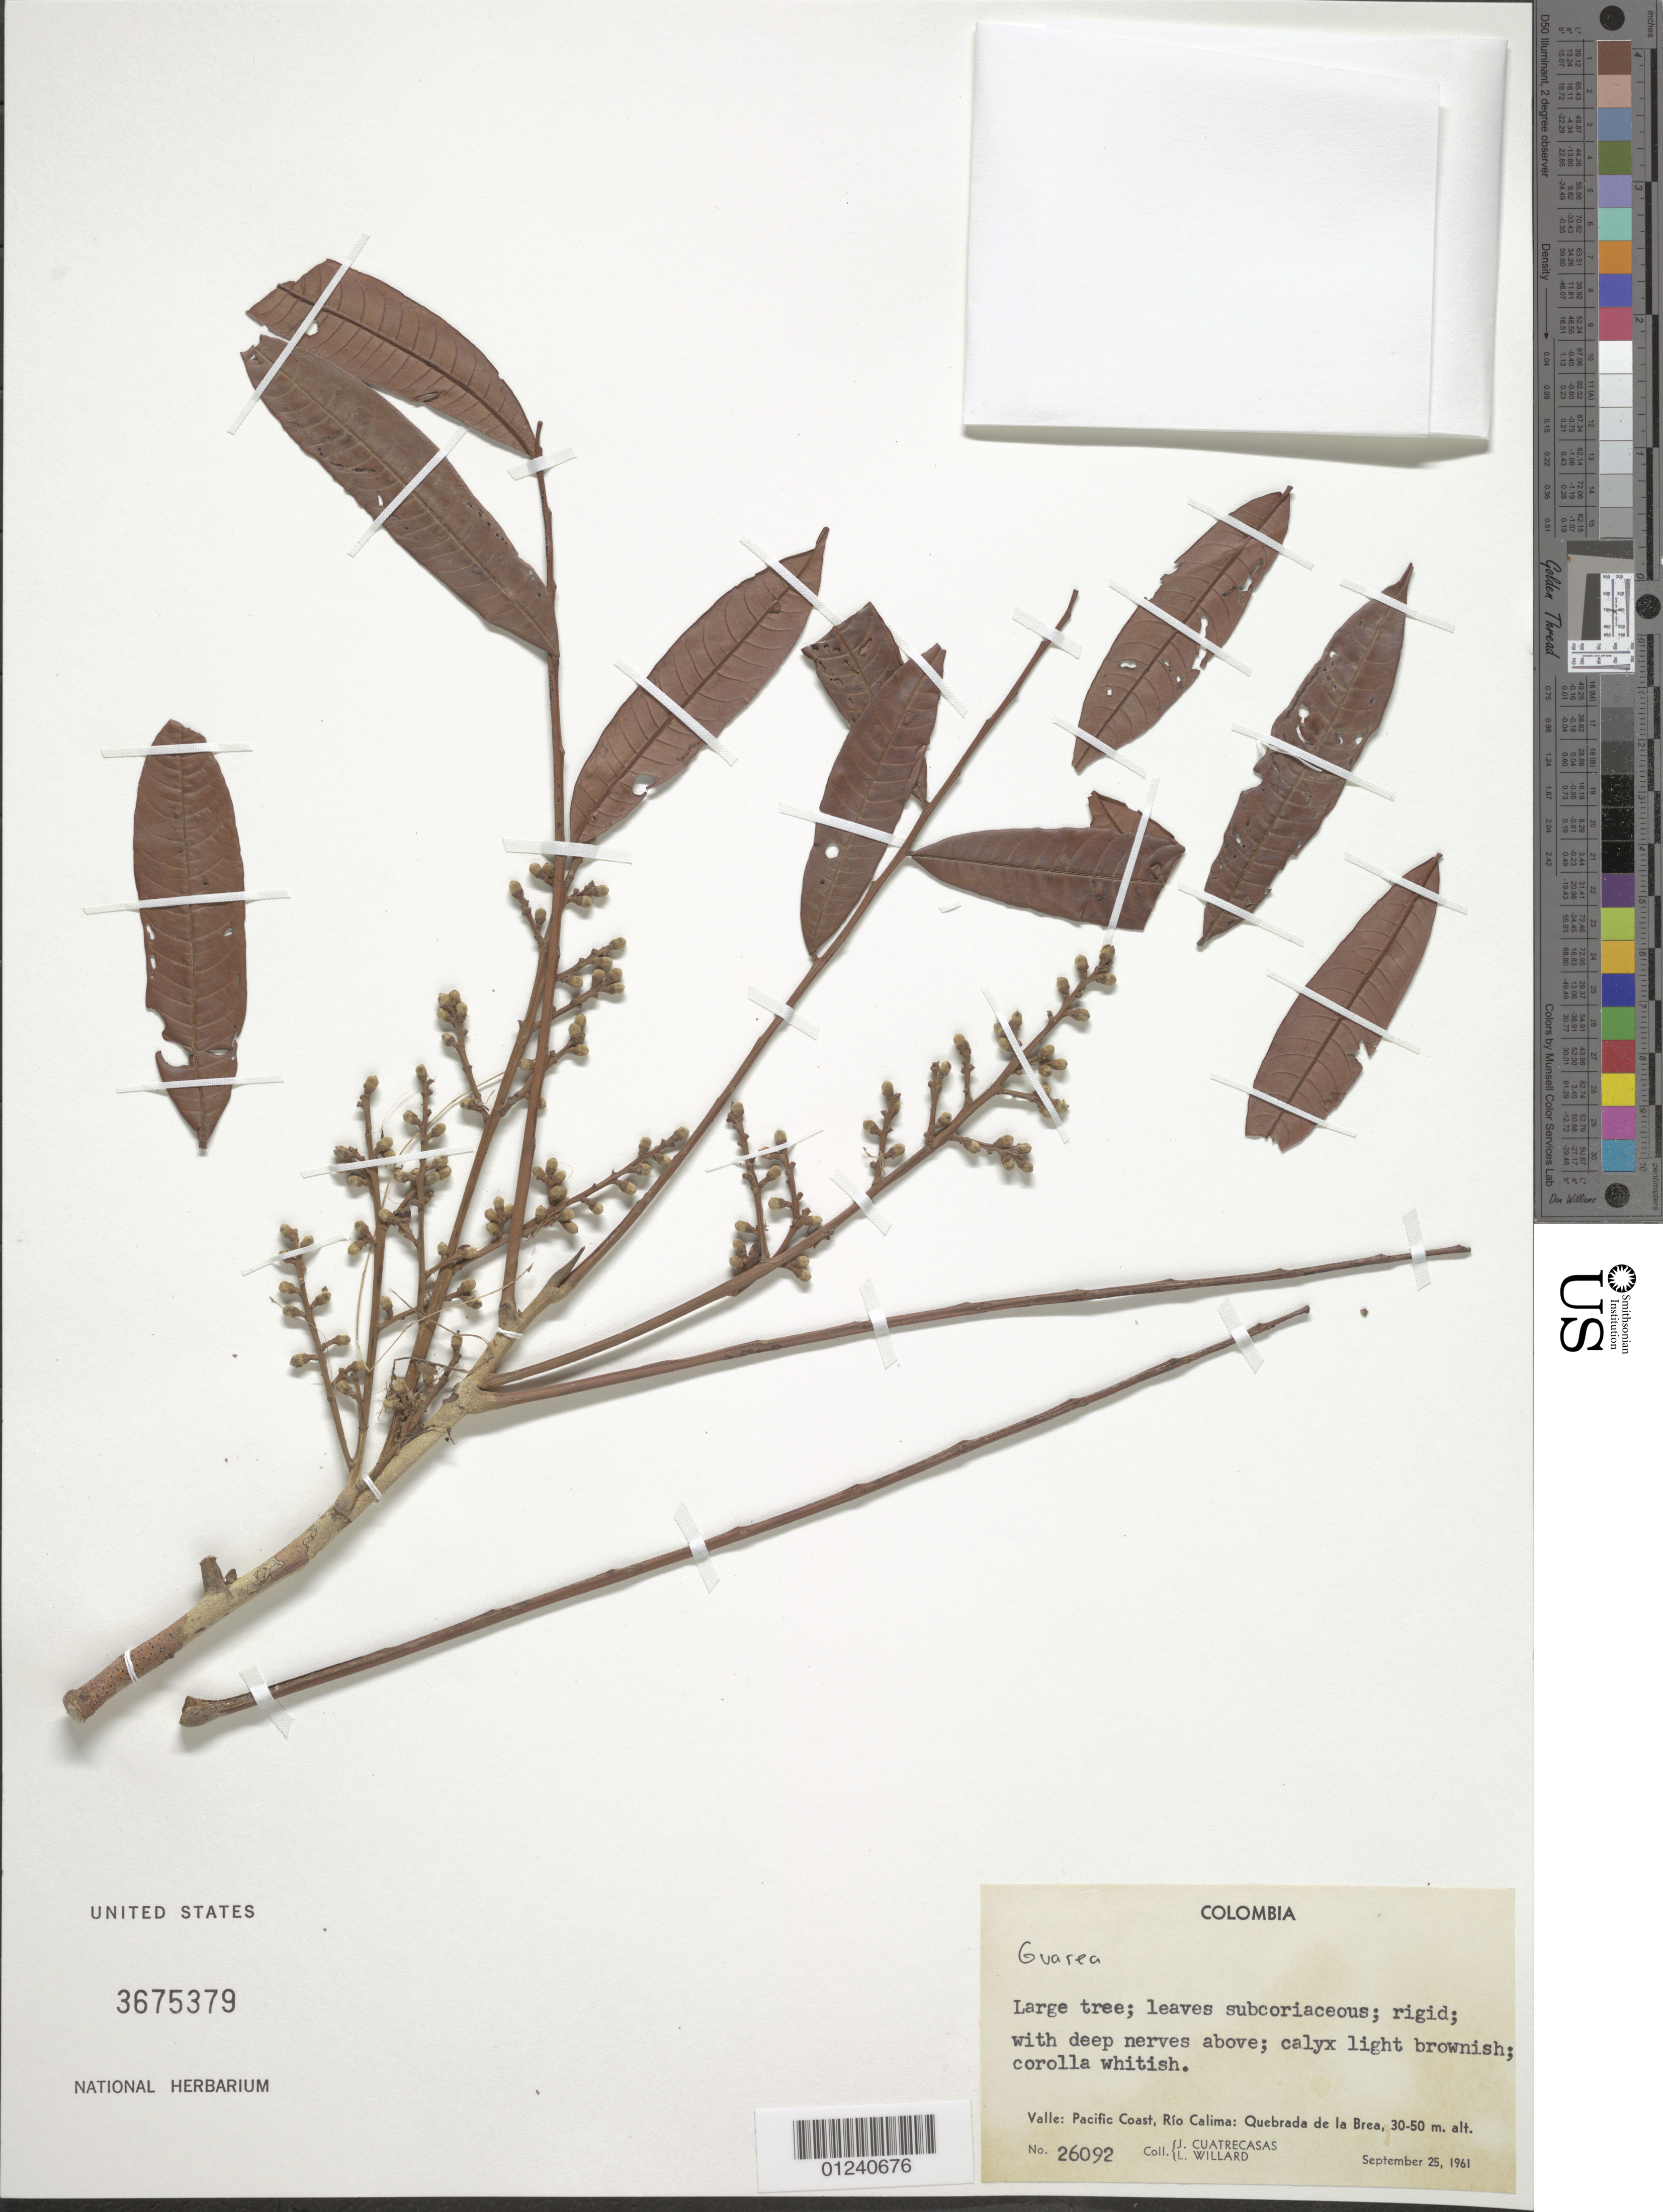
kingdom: Plantae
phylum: Tracheophyta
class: Magnoliopsida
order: Sapindales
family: Meliaceae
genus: Guarea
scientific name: Guarea sp.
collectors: J. Cuatrecasas & L. Willard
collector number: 26092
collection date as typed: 25 Sep 1961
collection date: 1961-09-25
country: Colombia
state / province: Valle del Cauca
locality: Pacific Coast, Rio Calima: Quebrada de la Brea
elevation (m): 30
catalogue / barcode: US 3675379